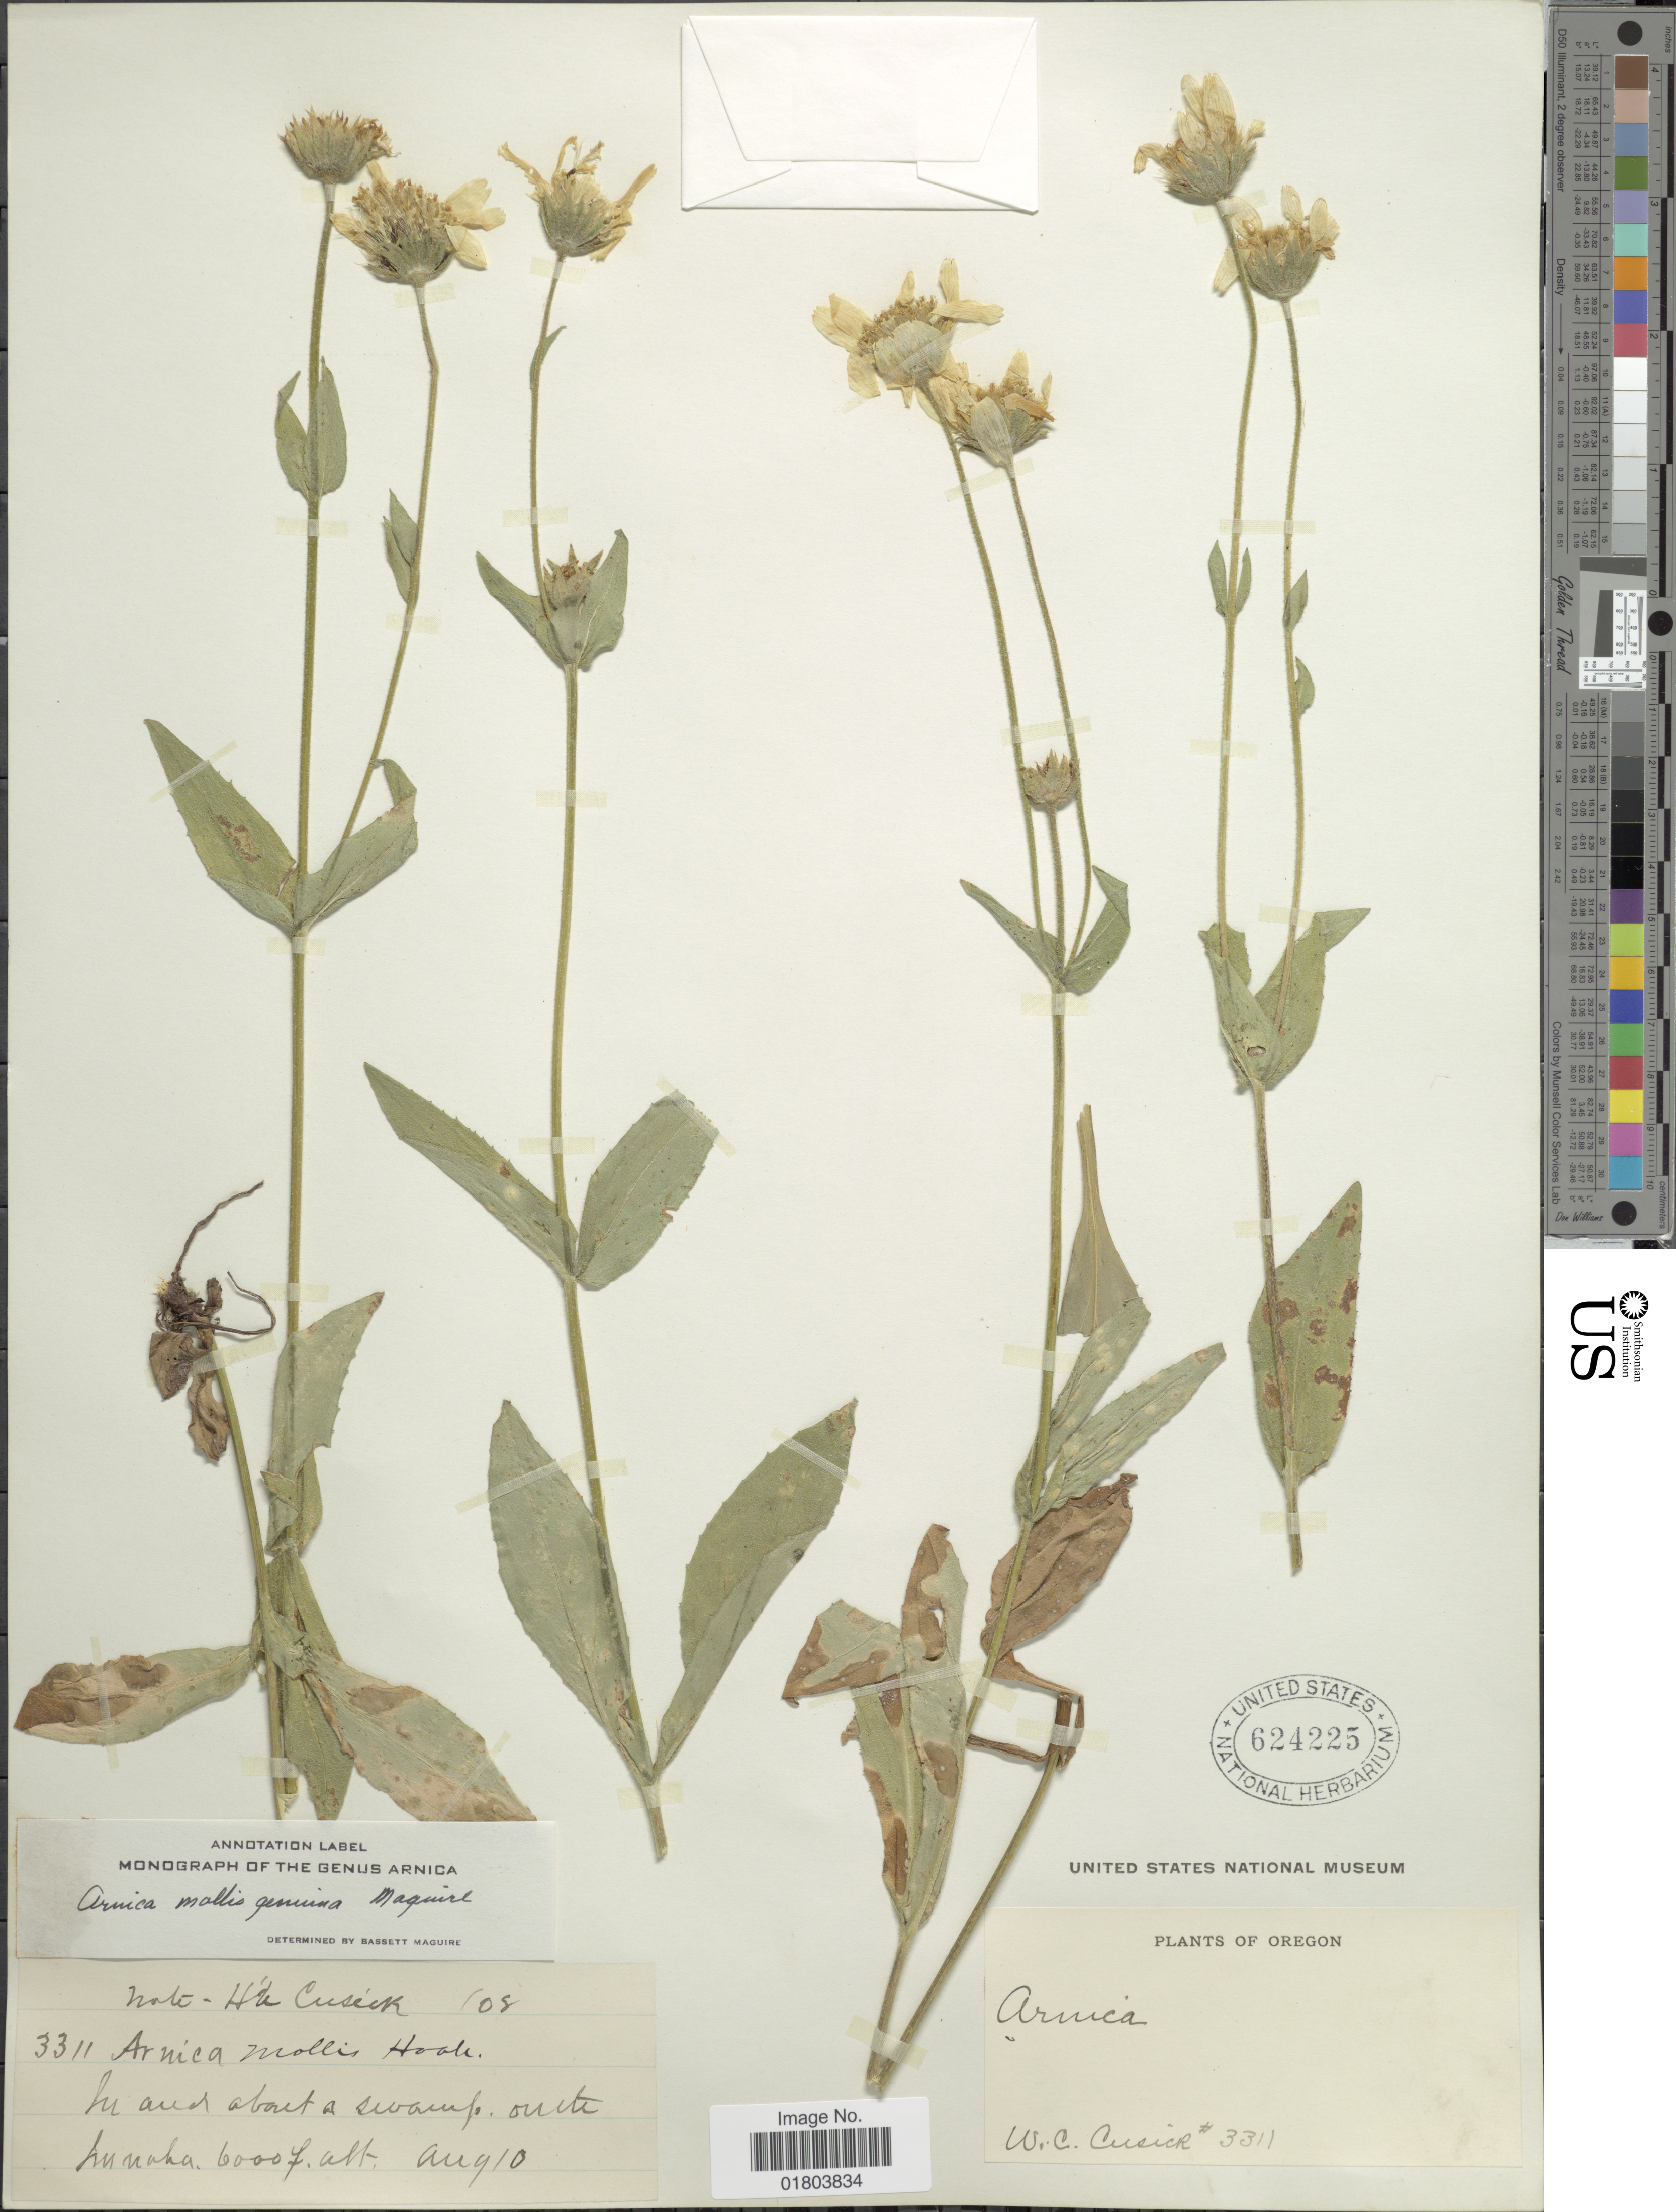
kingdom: Plantae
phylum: Tracheophyta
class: Magnoliopsida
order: Asterales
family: Asteraceae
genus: Arnica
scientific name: Arnica mollis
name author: Hook.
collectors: W. C. Cusick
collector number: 3311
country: United States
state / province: Oregon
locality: In and about a swamp on the Imnaha.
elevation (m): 1829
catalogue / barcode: US 624225